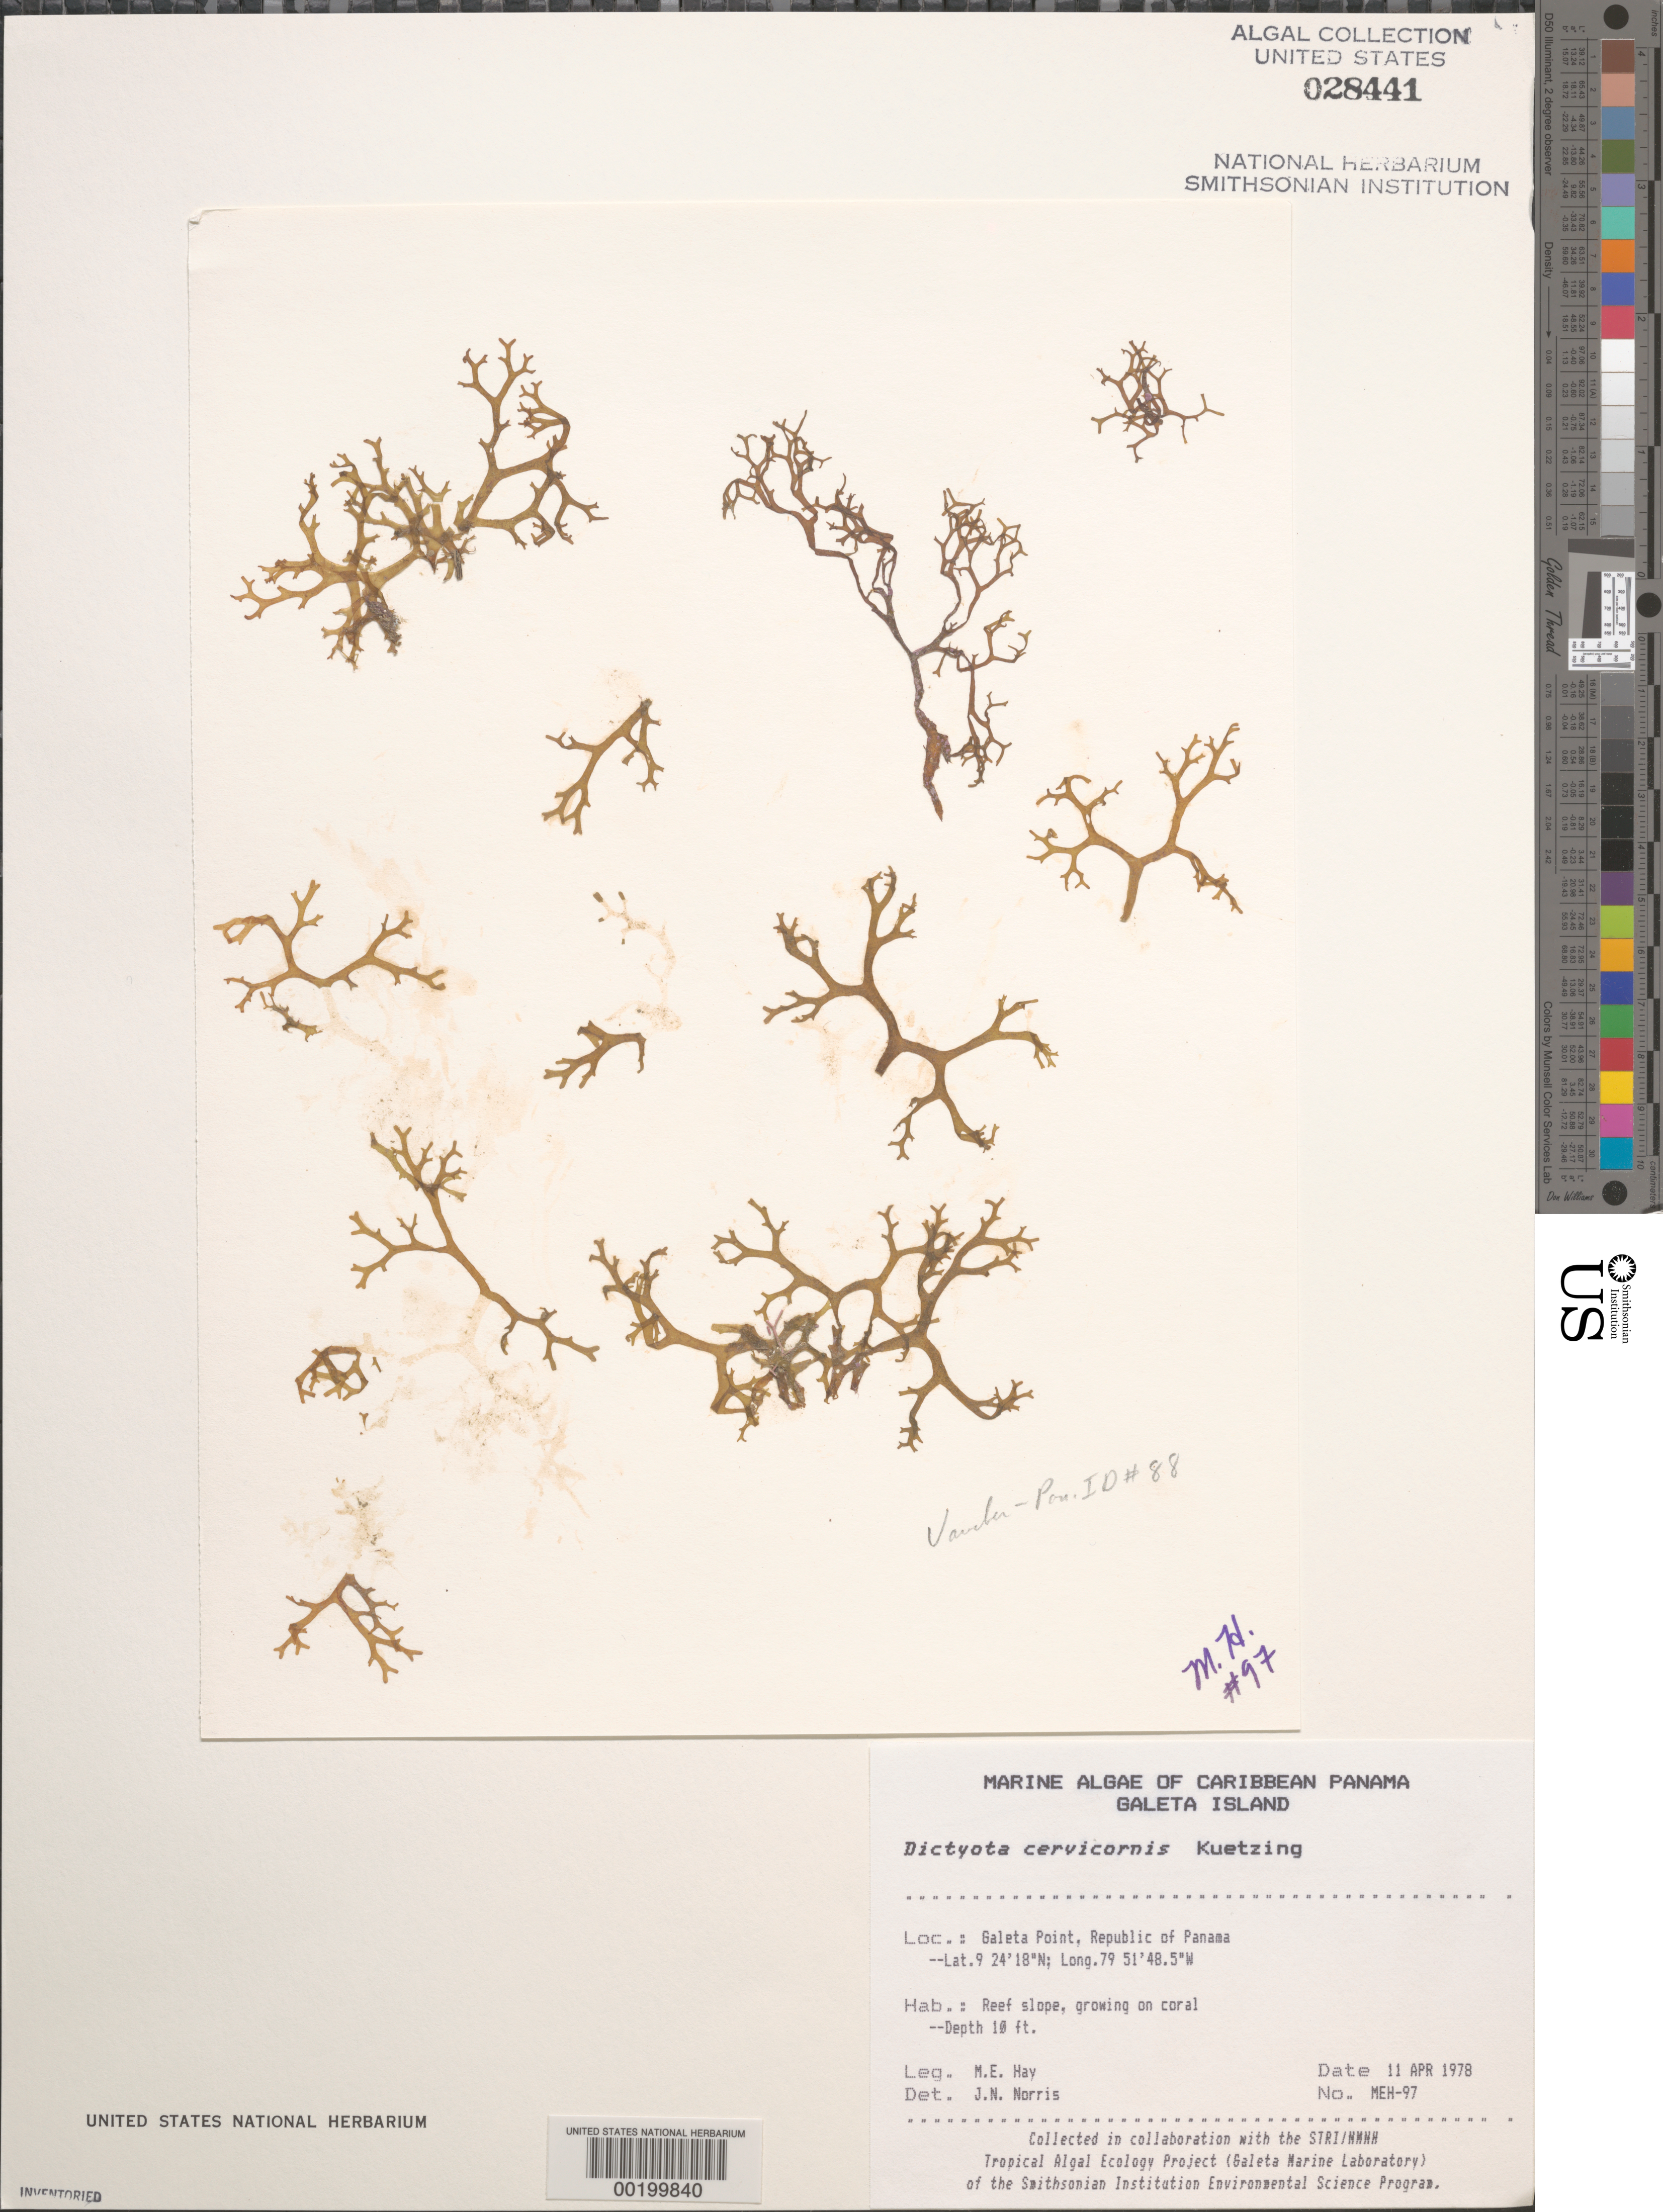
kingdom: Chromista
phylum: Ochrophyta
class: Phaeophyceae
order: Dictyotales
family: Dictyotaceae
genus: Dictyota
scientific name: Dictyota cervicornis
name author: Kütz.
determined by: Norris, James N.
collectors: M. E. Hay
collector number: MEH-97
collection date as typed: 11 Apr 1978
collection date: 1978-04-11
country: Panama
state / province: Colón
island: Galeta Island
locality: Galeta Point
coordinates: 9 24' 18" N, 79 51' 48.5" W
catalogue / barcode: US 28441